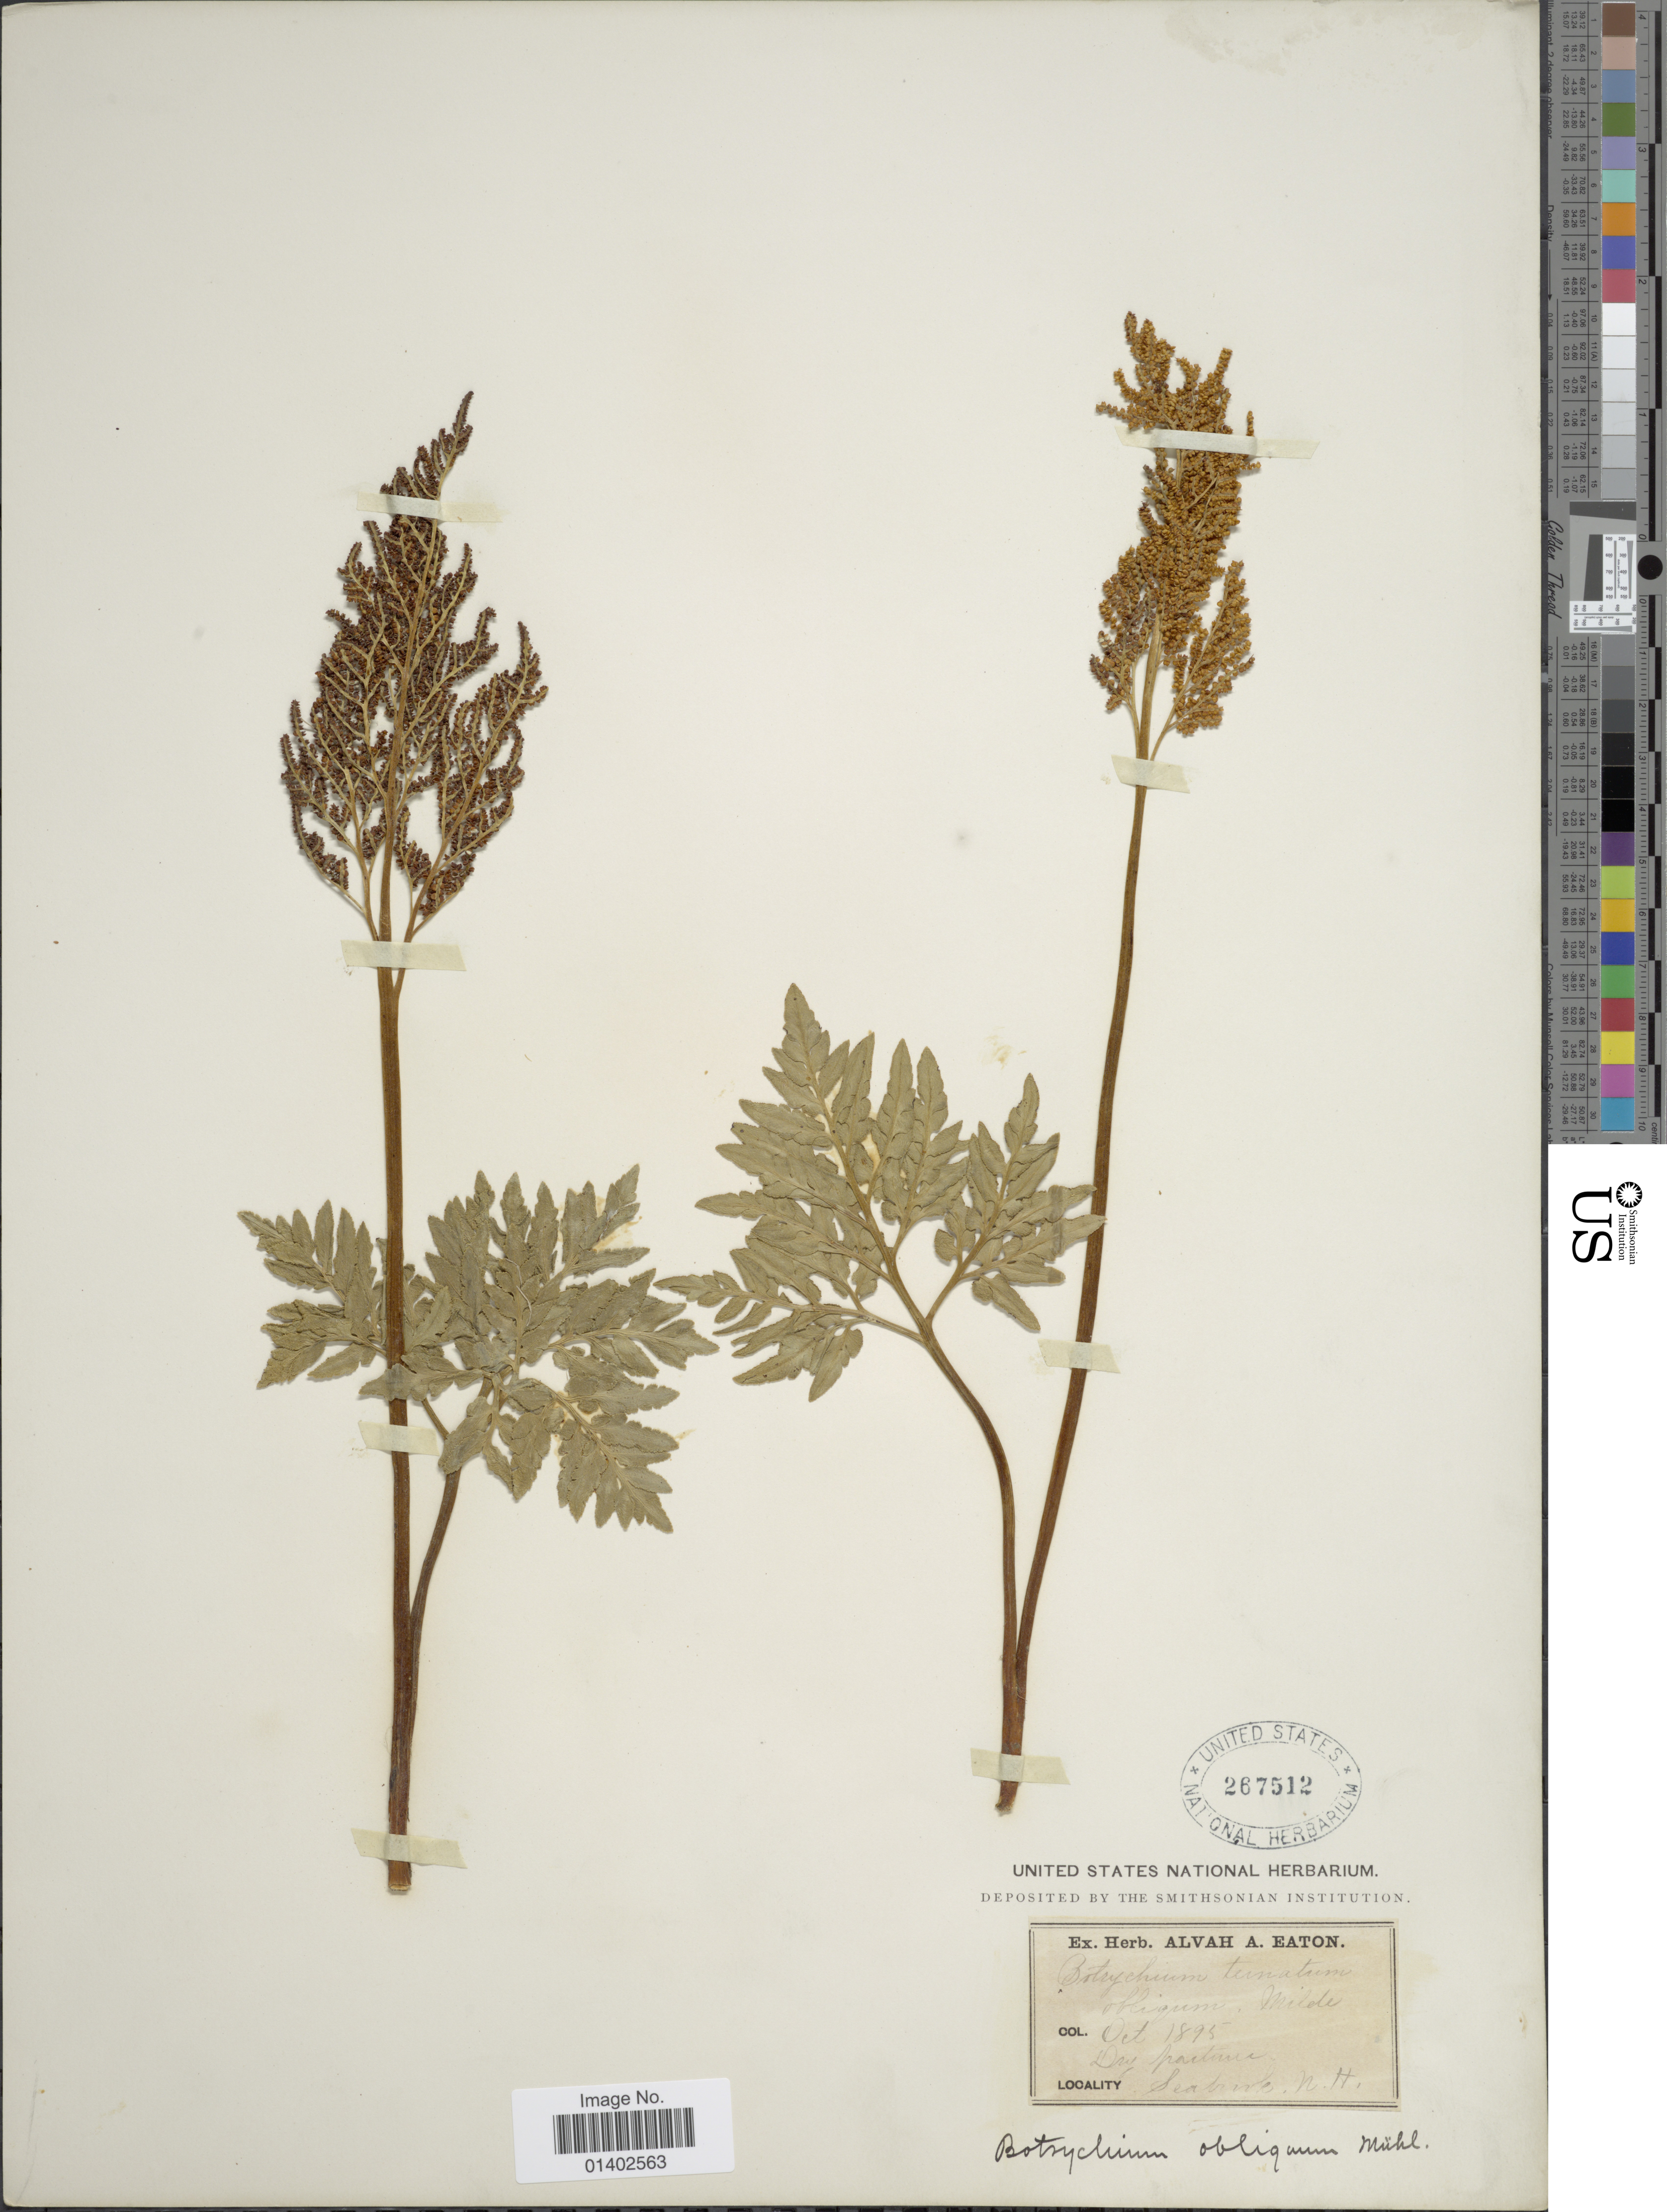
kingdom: Plantae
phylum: Tracheophyta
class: Polypodiopsida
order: Ophioglossales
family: Ophioglossaceae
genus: Botrychium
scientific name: Botrychium rugulosum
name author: W.H. Wagner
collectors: A. A. Eaton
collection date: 1895-10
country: United States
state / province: New Hampshire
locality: Seabrook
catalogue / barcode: US 267512